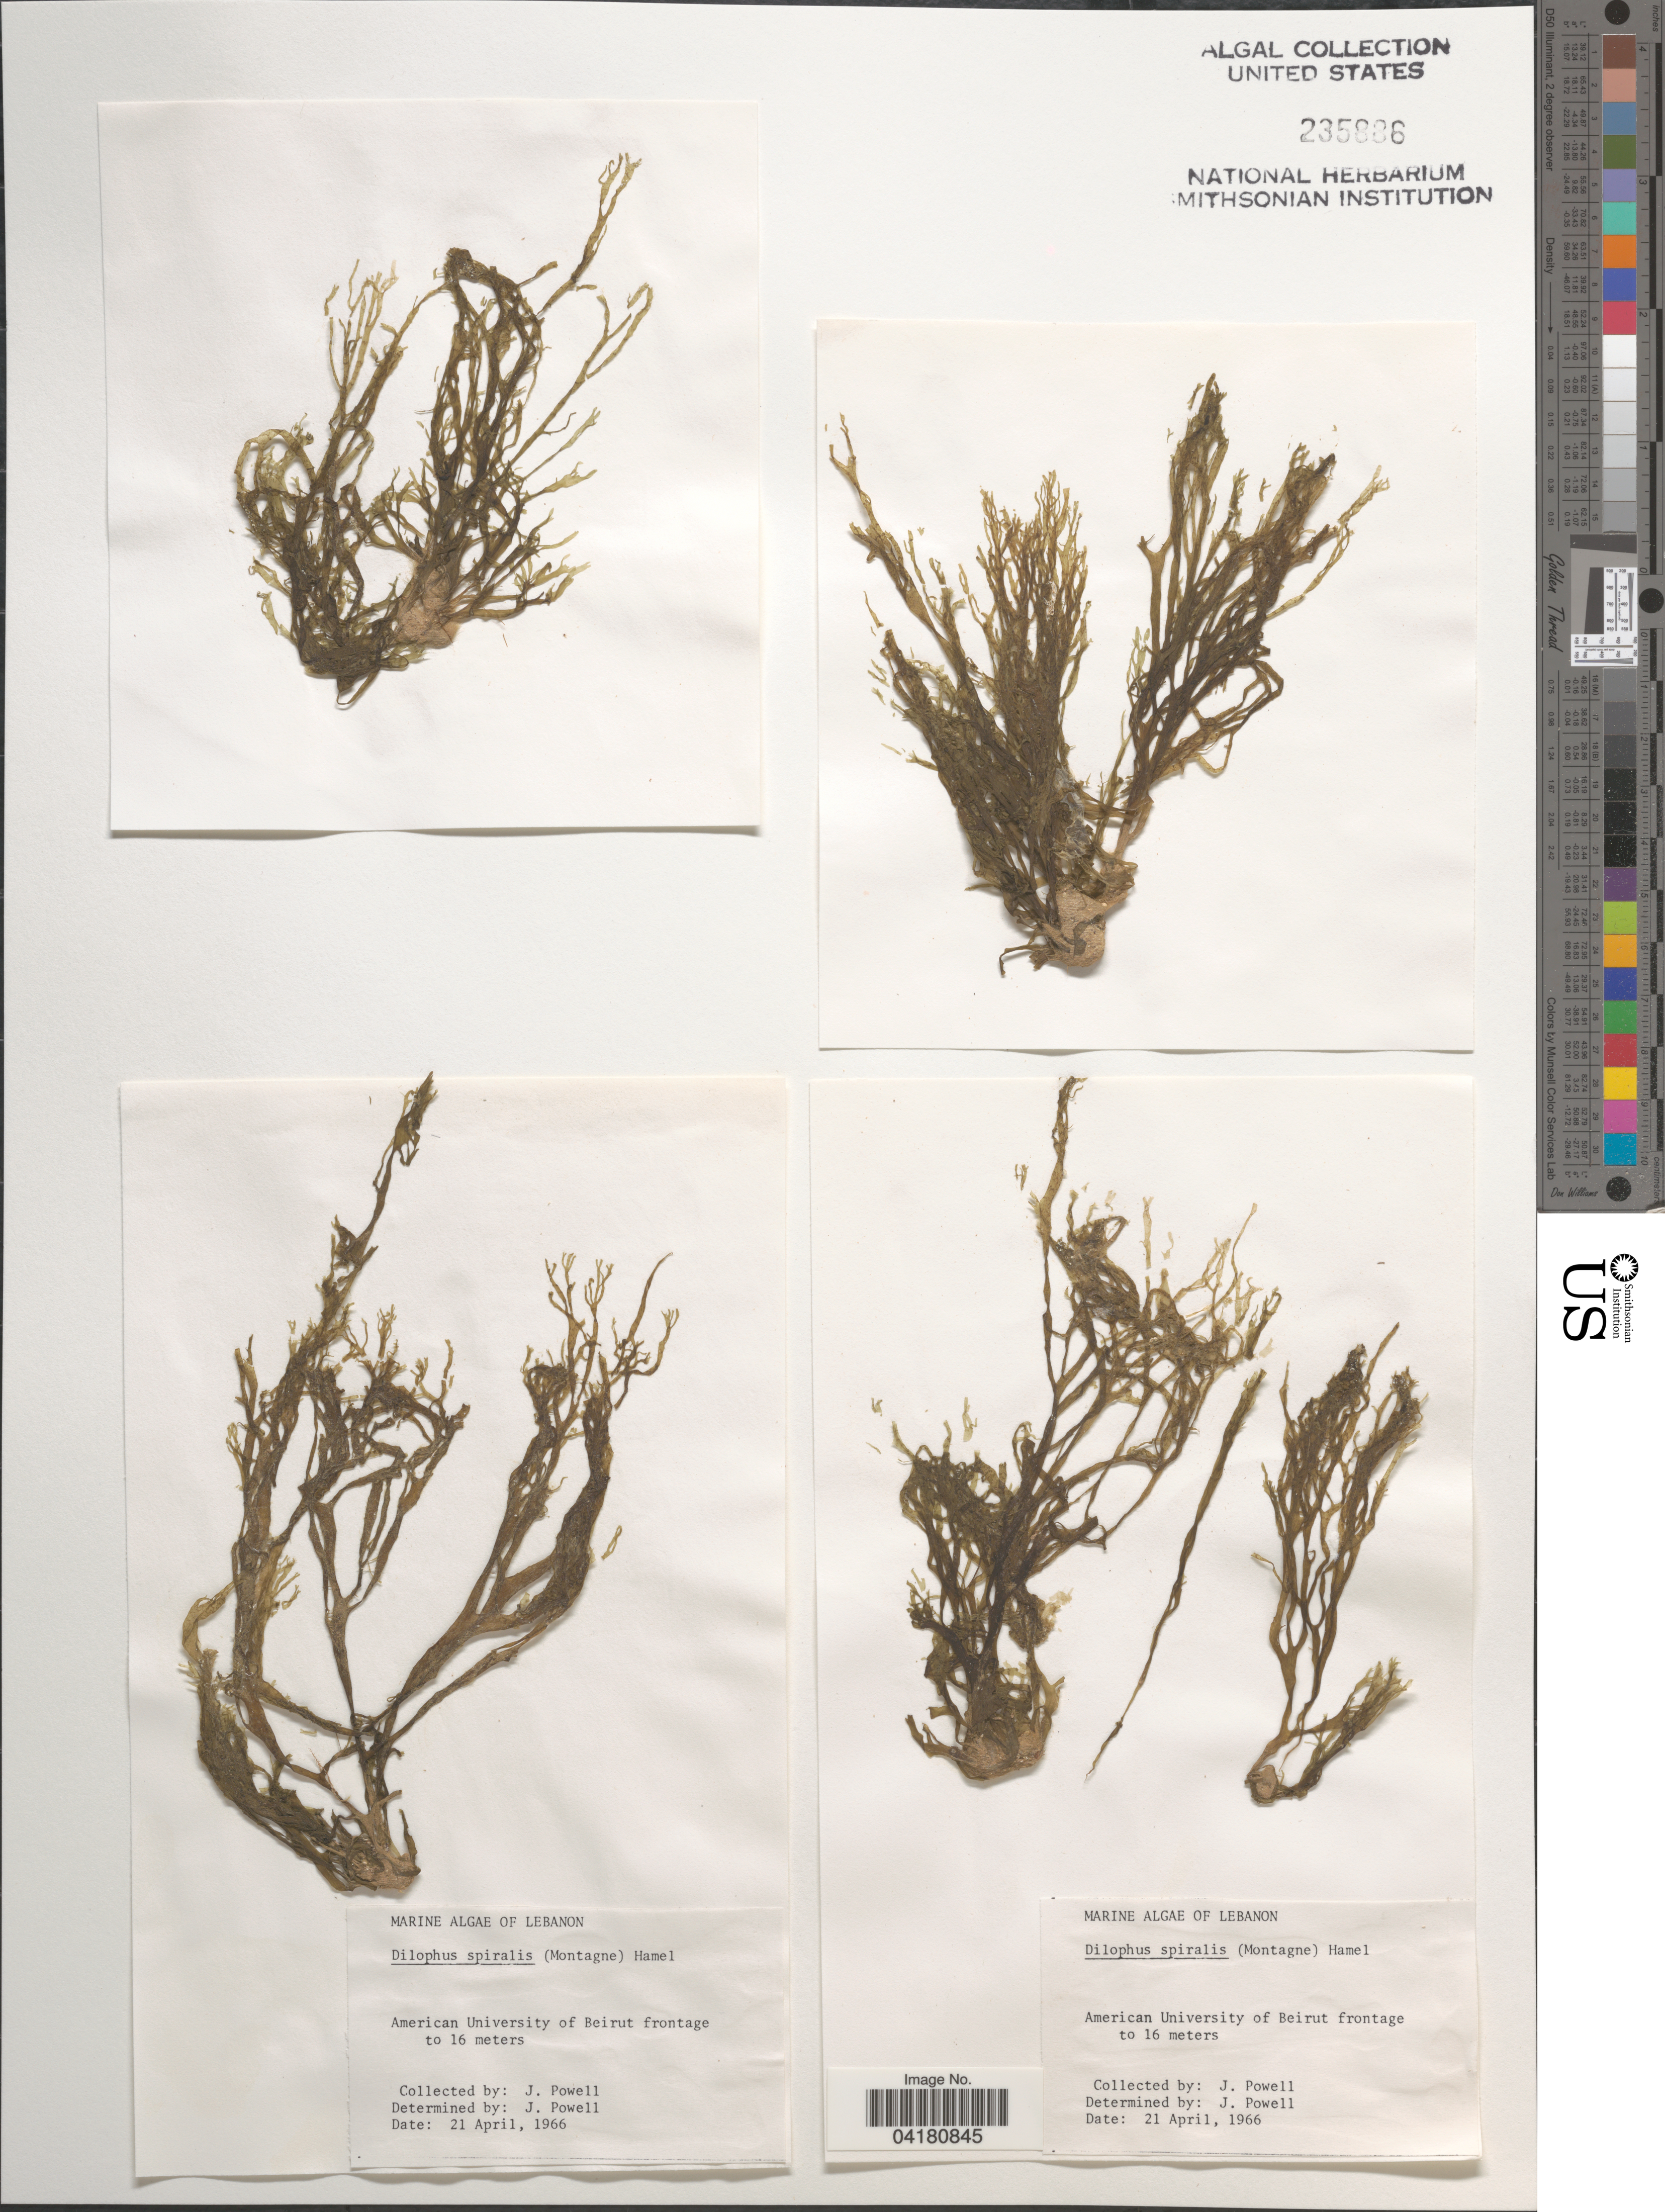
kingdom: Chromista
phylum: Ochrophyta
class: Phaeophyceae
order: Dictyotales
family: Dictyotaceae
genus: Dictyota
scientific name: Dictyota spiralis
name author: Mont.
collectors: J. Powell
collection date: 1966-04-21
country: Lebanon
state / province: Beyrouth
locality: American University of Beirut frontage to 16 meters.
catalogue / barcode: US 235886